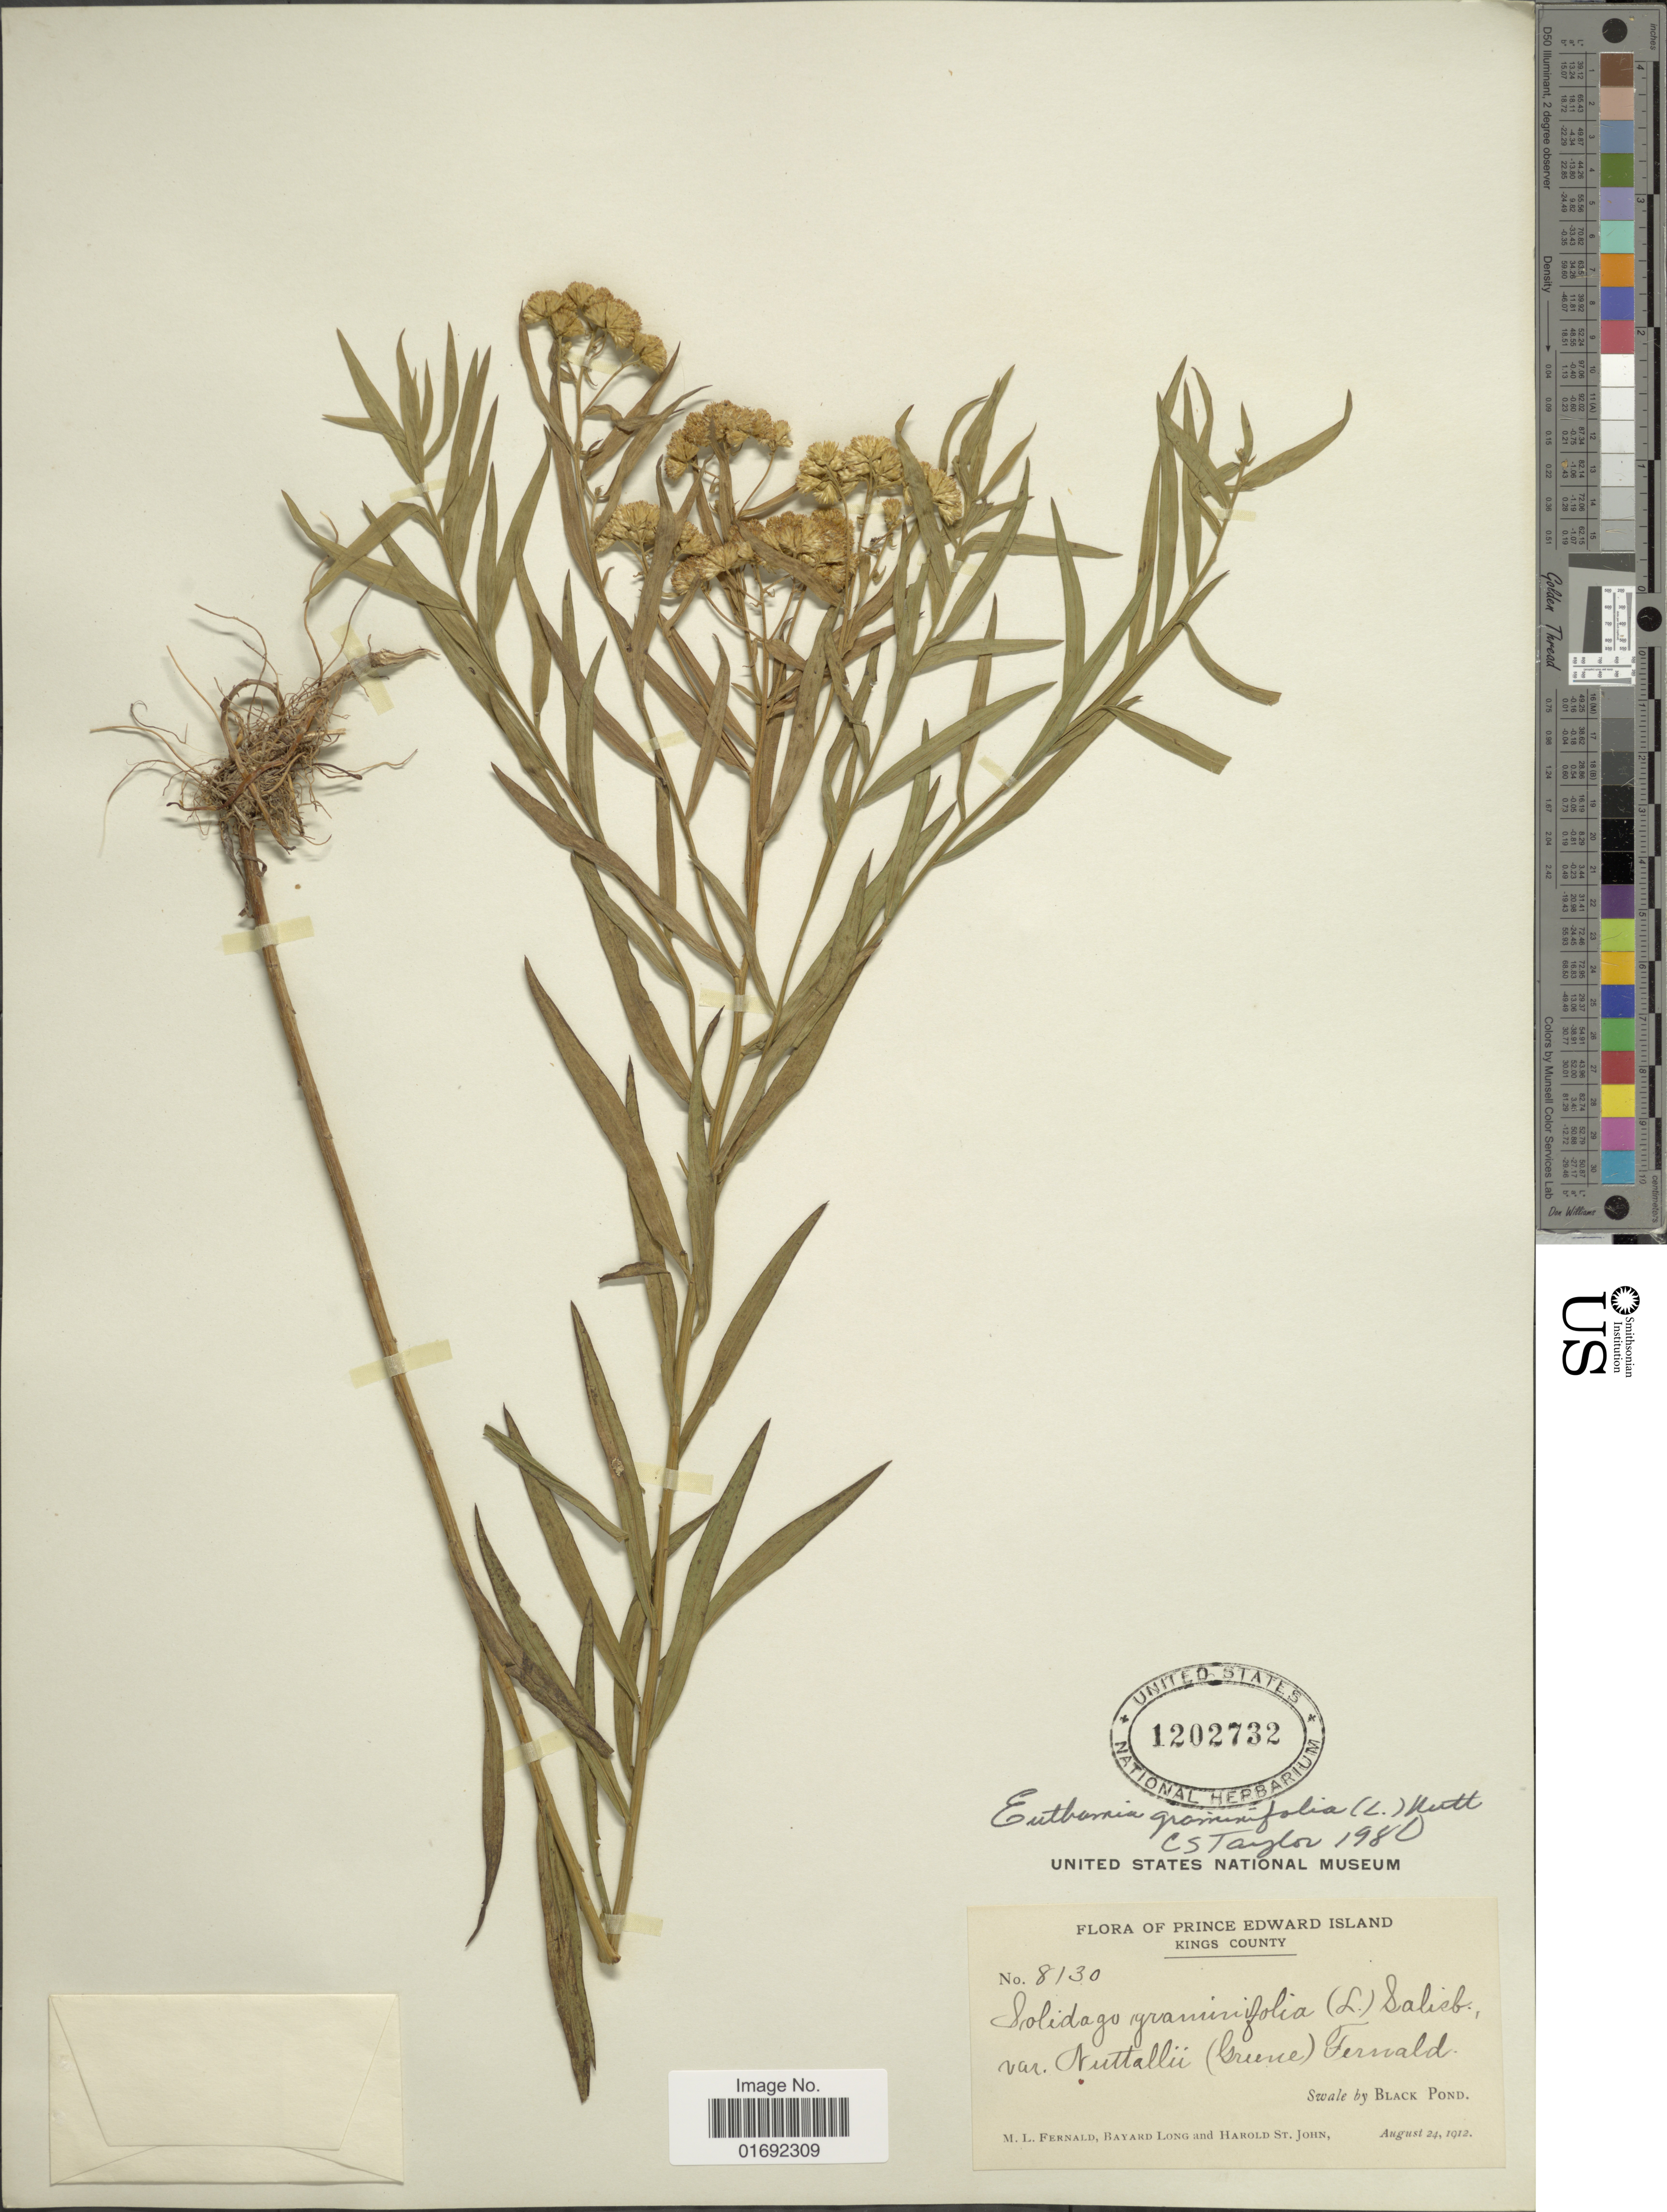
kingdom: Plantae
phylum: Tracheophyta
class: Magnoliopsida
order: Asterales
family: Asteraceae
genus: Euthamia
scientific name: Euthamia graminifolia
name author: (L.) Nutt.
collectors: M. L. Fernald, B. Long & H. St. John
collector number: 8130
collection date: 1912-08-24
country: Canada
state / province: Prince Edward Island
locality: Kings County, Swale by Black Pond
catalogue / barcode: US 1202732